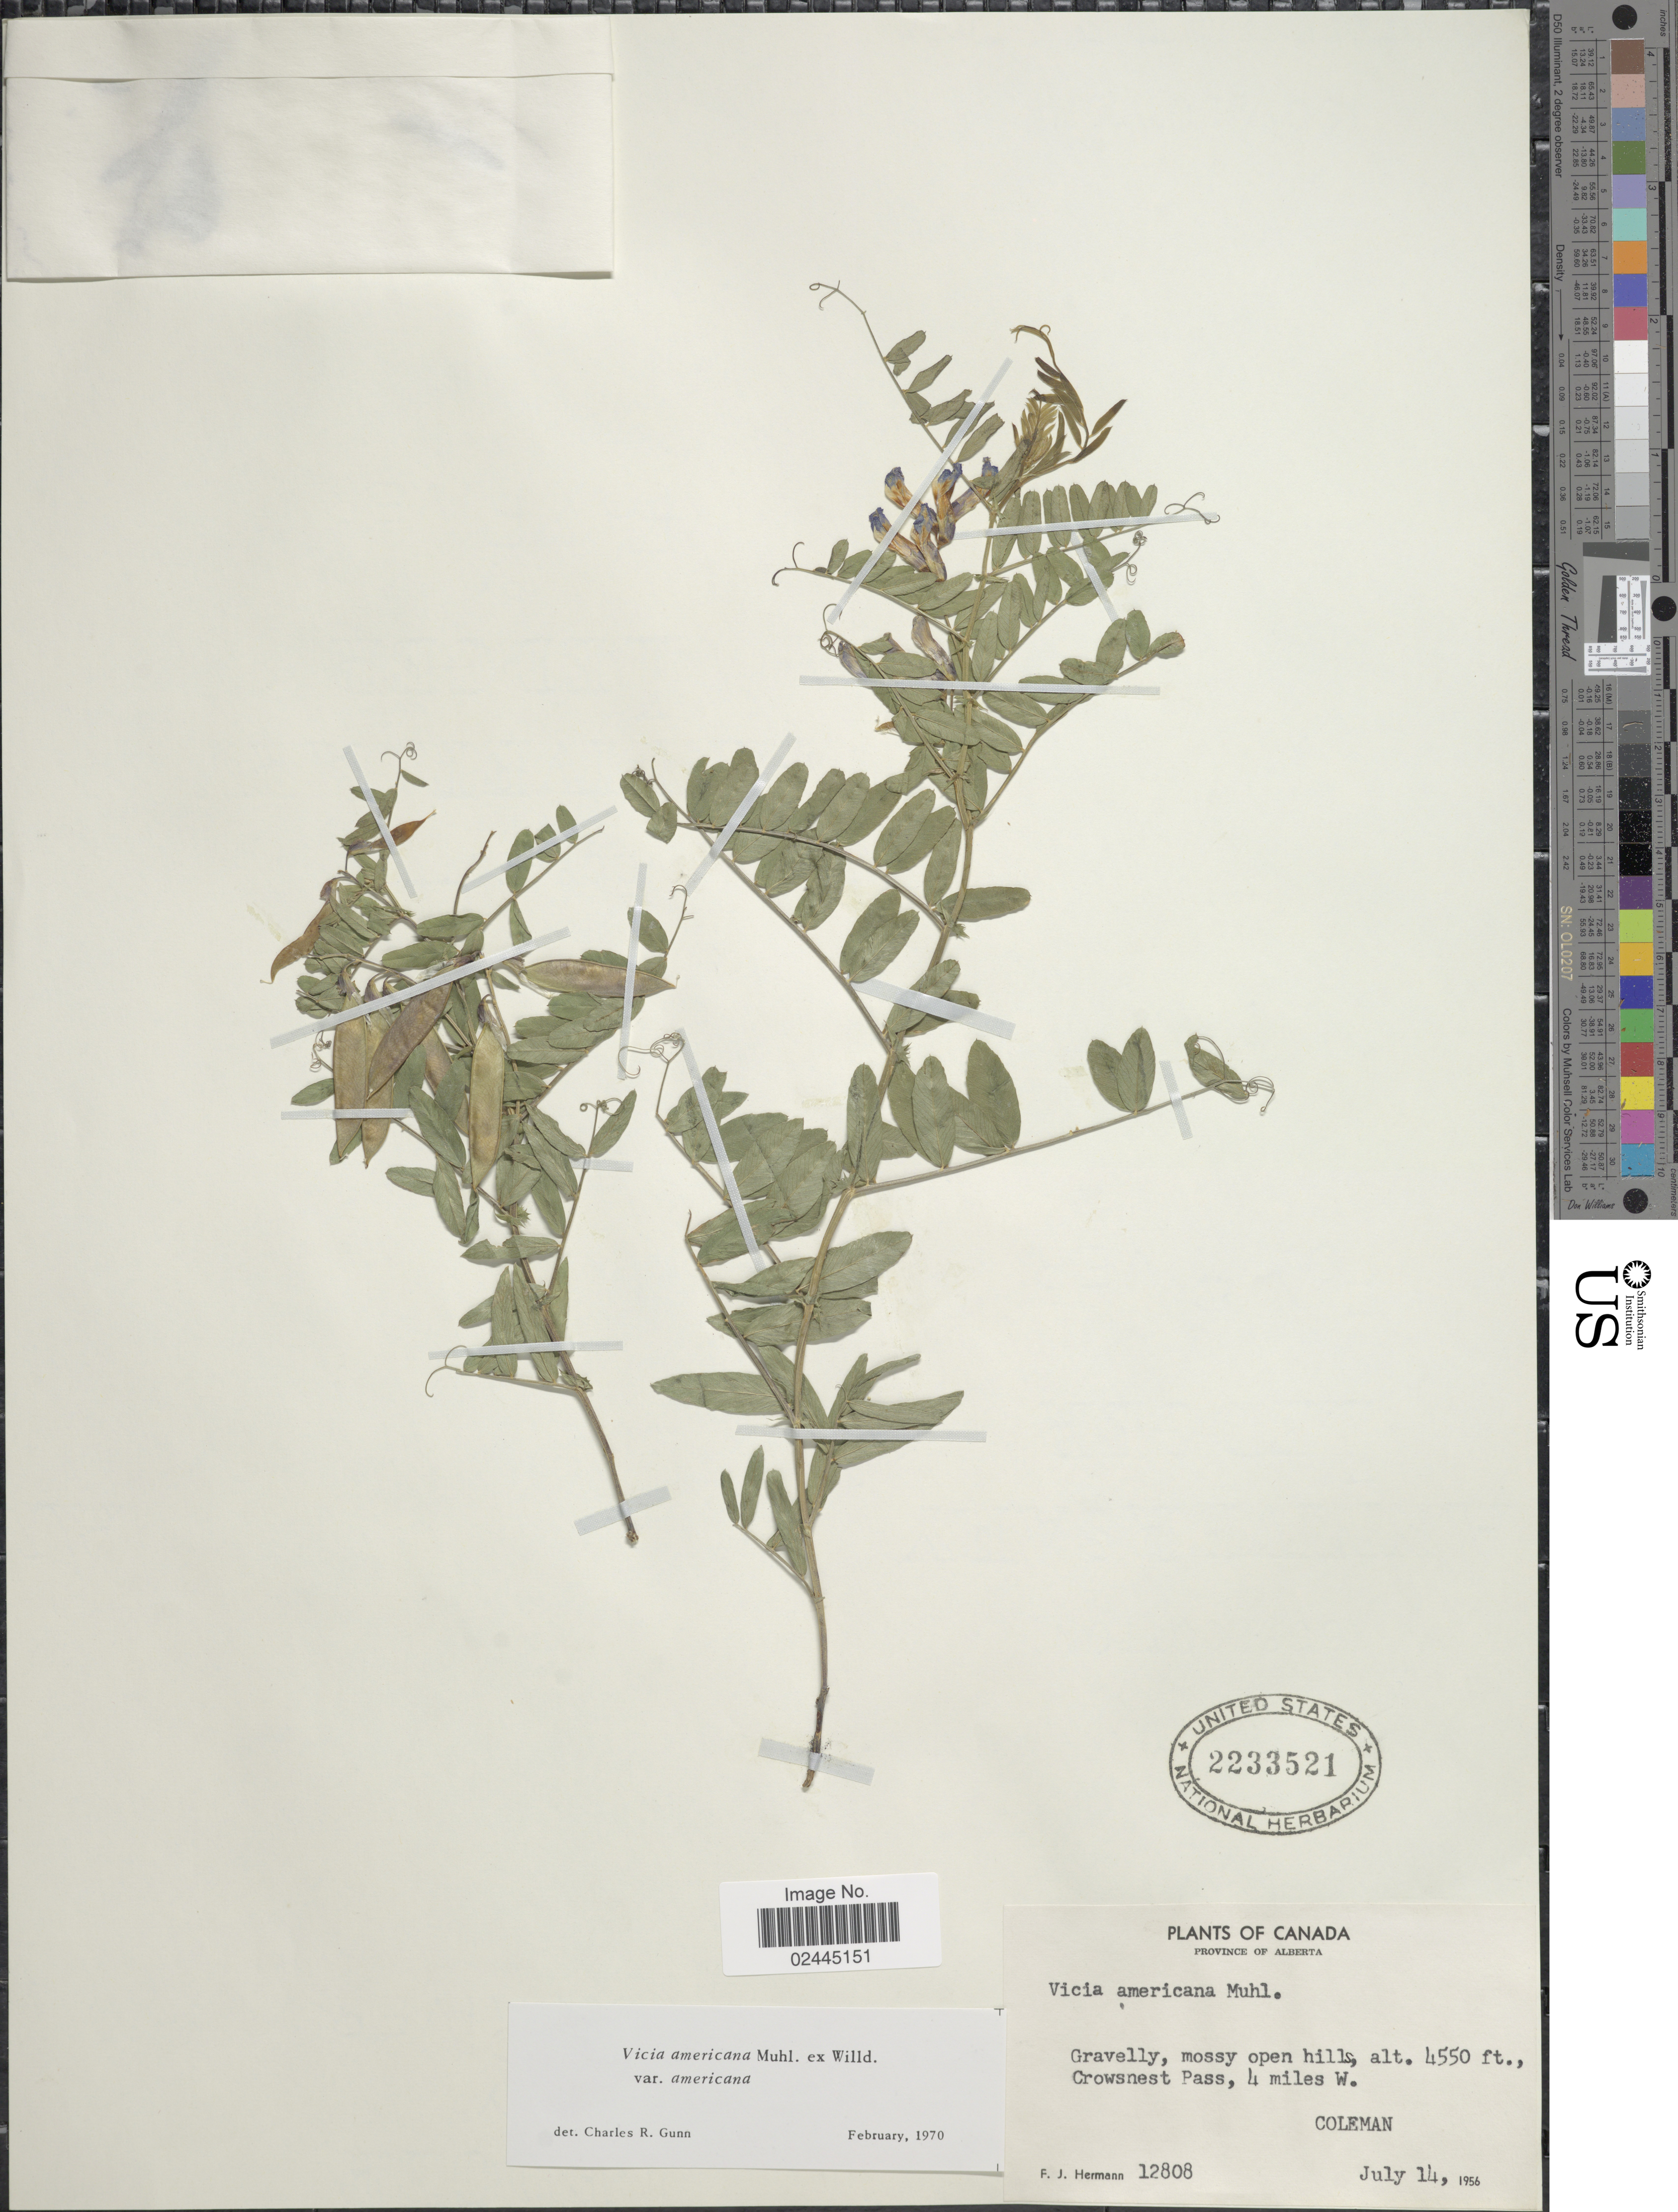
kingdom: Plantae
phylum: Tracheophyta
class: Magnoliopsida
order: Fabales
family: Fabaceae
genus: Vicia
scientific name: Vicia americana var. americana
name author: Muhl. ex Willd.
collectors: F. J. Hermann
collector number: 12808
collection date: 1956-07-14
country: Canada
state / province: Alberta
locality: Crowsnest Pass, 4 miles W. Coleman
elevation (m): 1387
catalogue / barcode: US 2233521